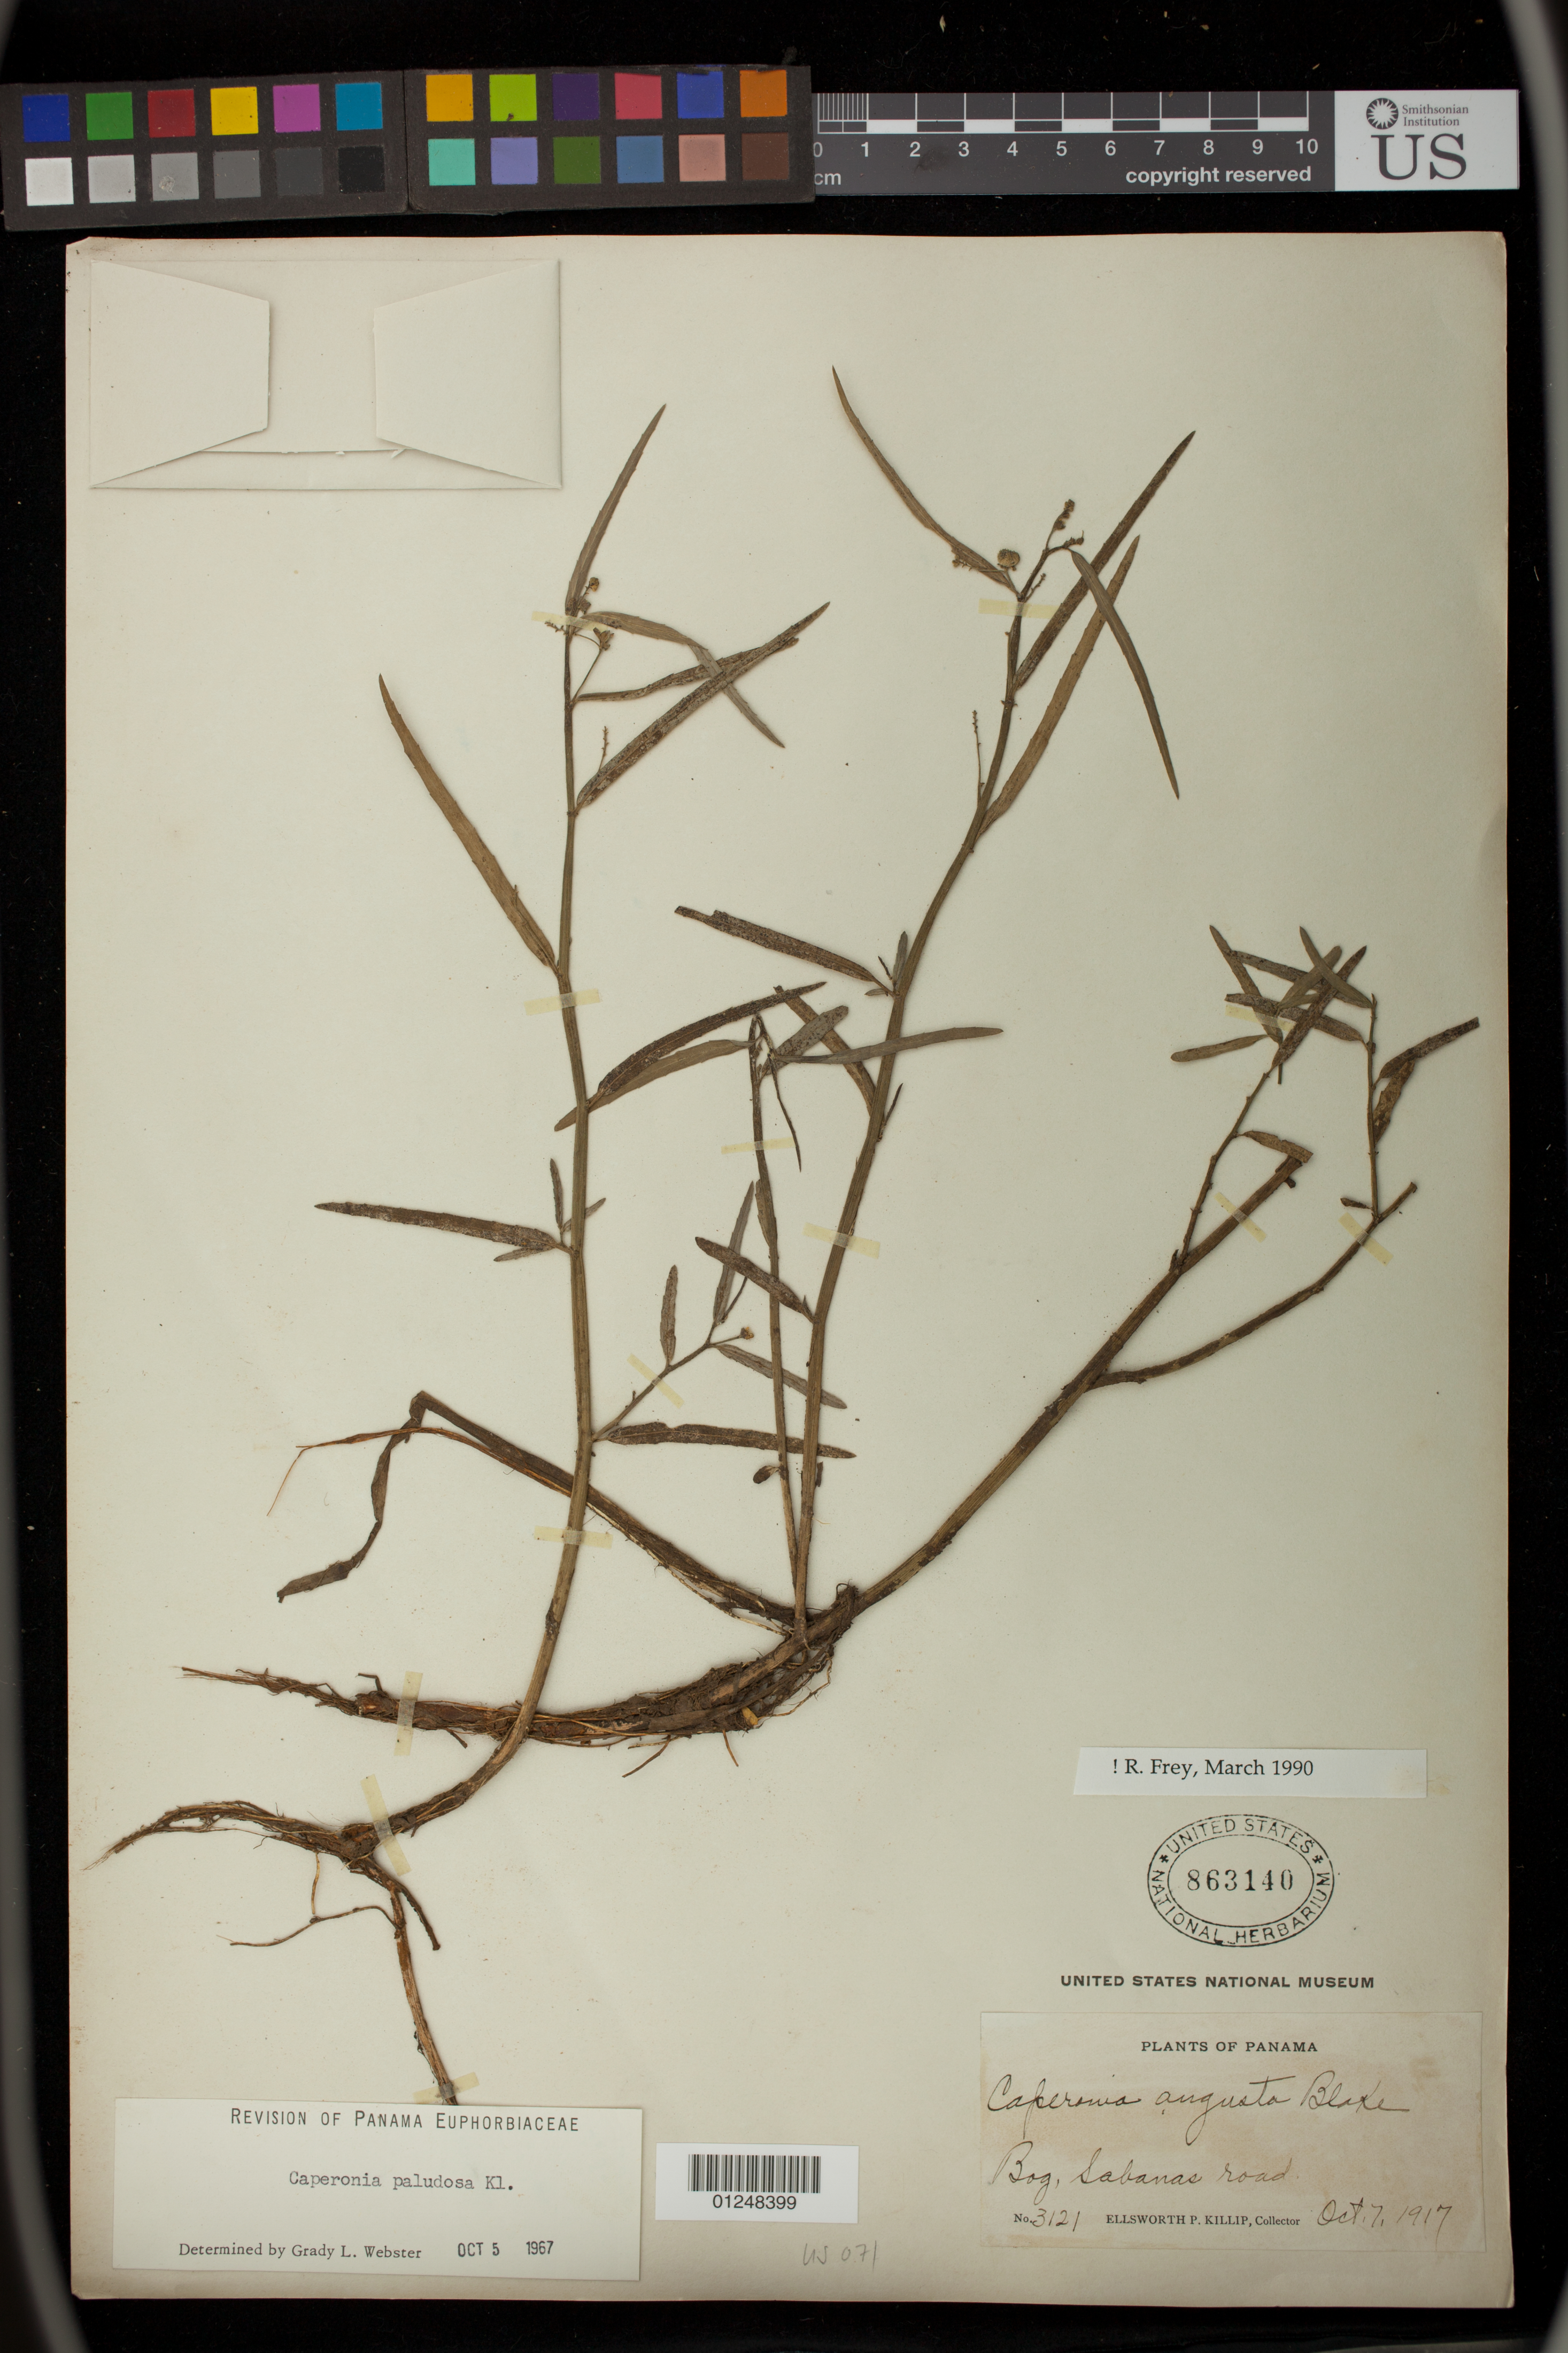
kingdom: Plantae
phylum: Tracheophyta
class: Magnoliopsida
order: Malpighiales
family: Euphorbiaceae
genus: Caperonia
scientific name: Caperonia paludosa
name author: Klotzsch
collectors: E. P. Killip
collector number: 3121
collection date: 1917-10-07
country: Panama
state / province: Panamá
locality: Bog, Sabanas road, San Miguelito [which is now right in Panama City]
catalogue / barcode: US 863140